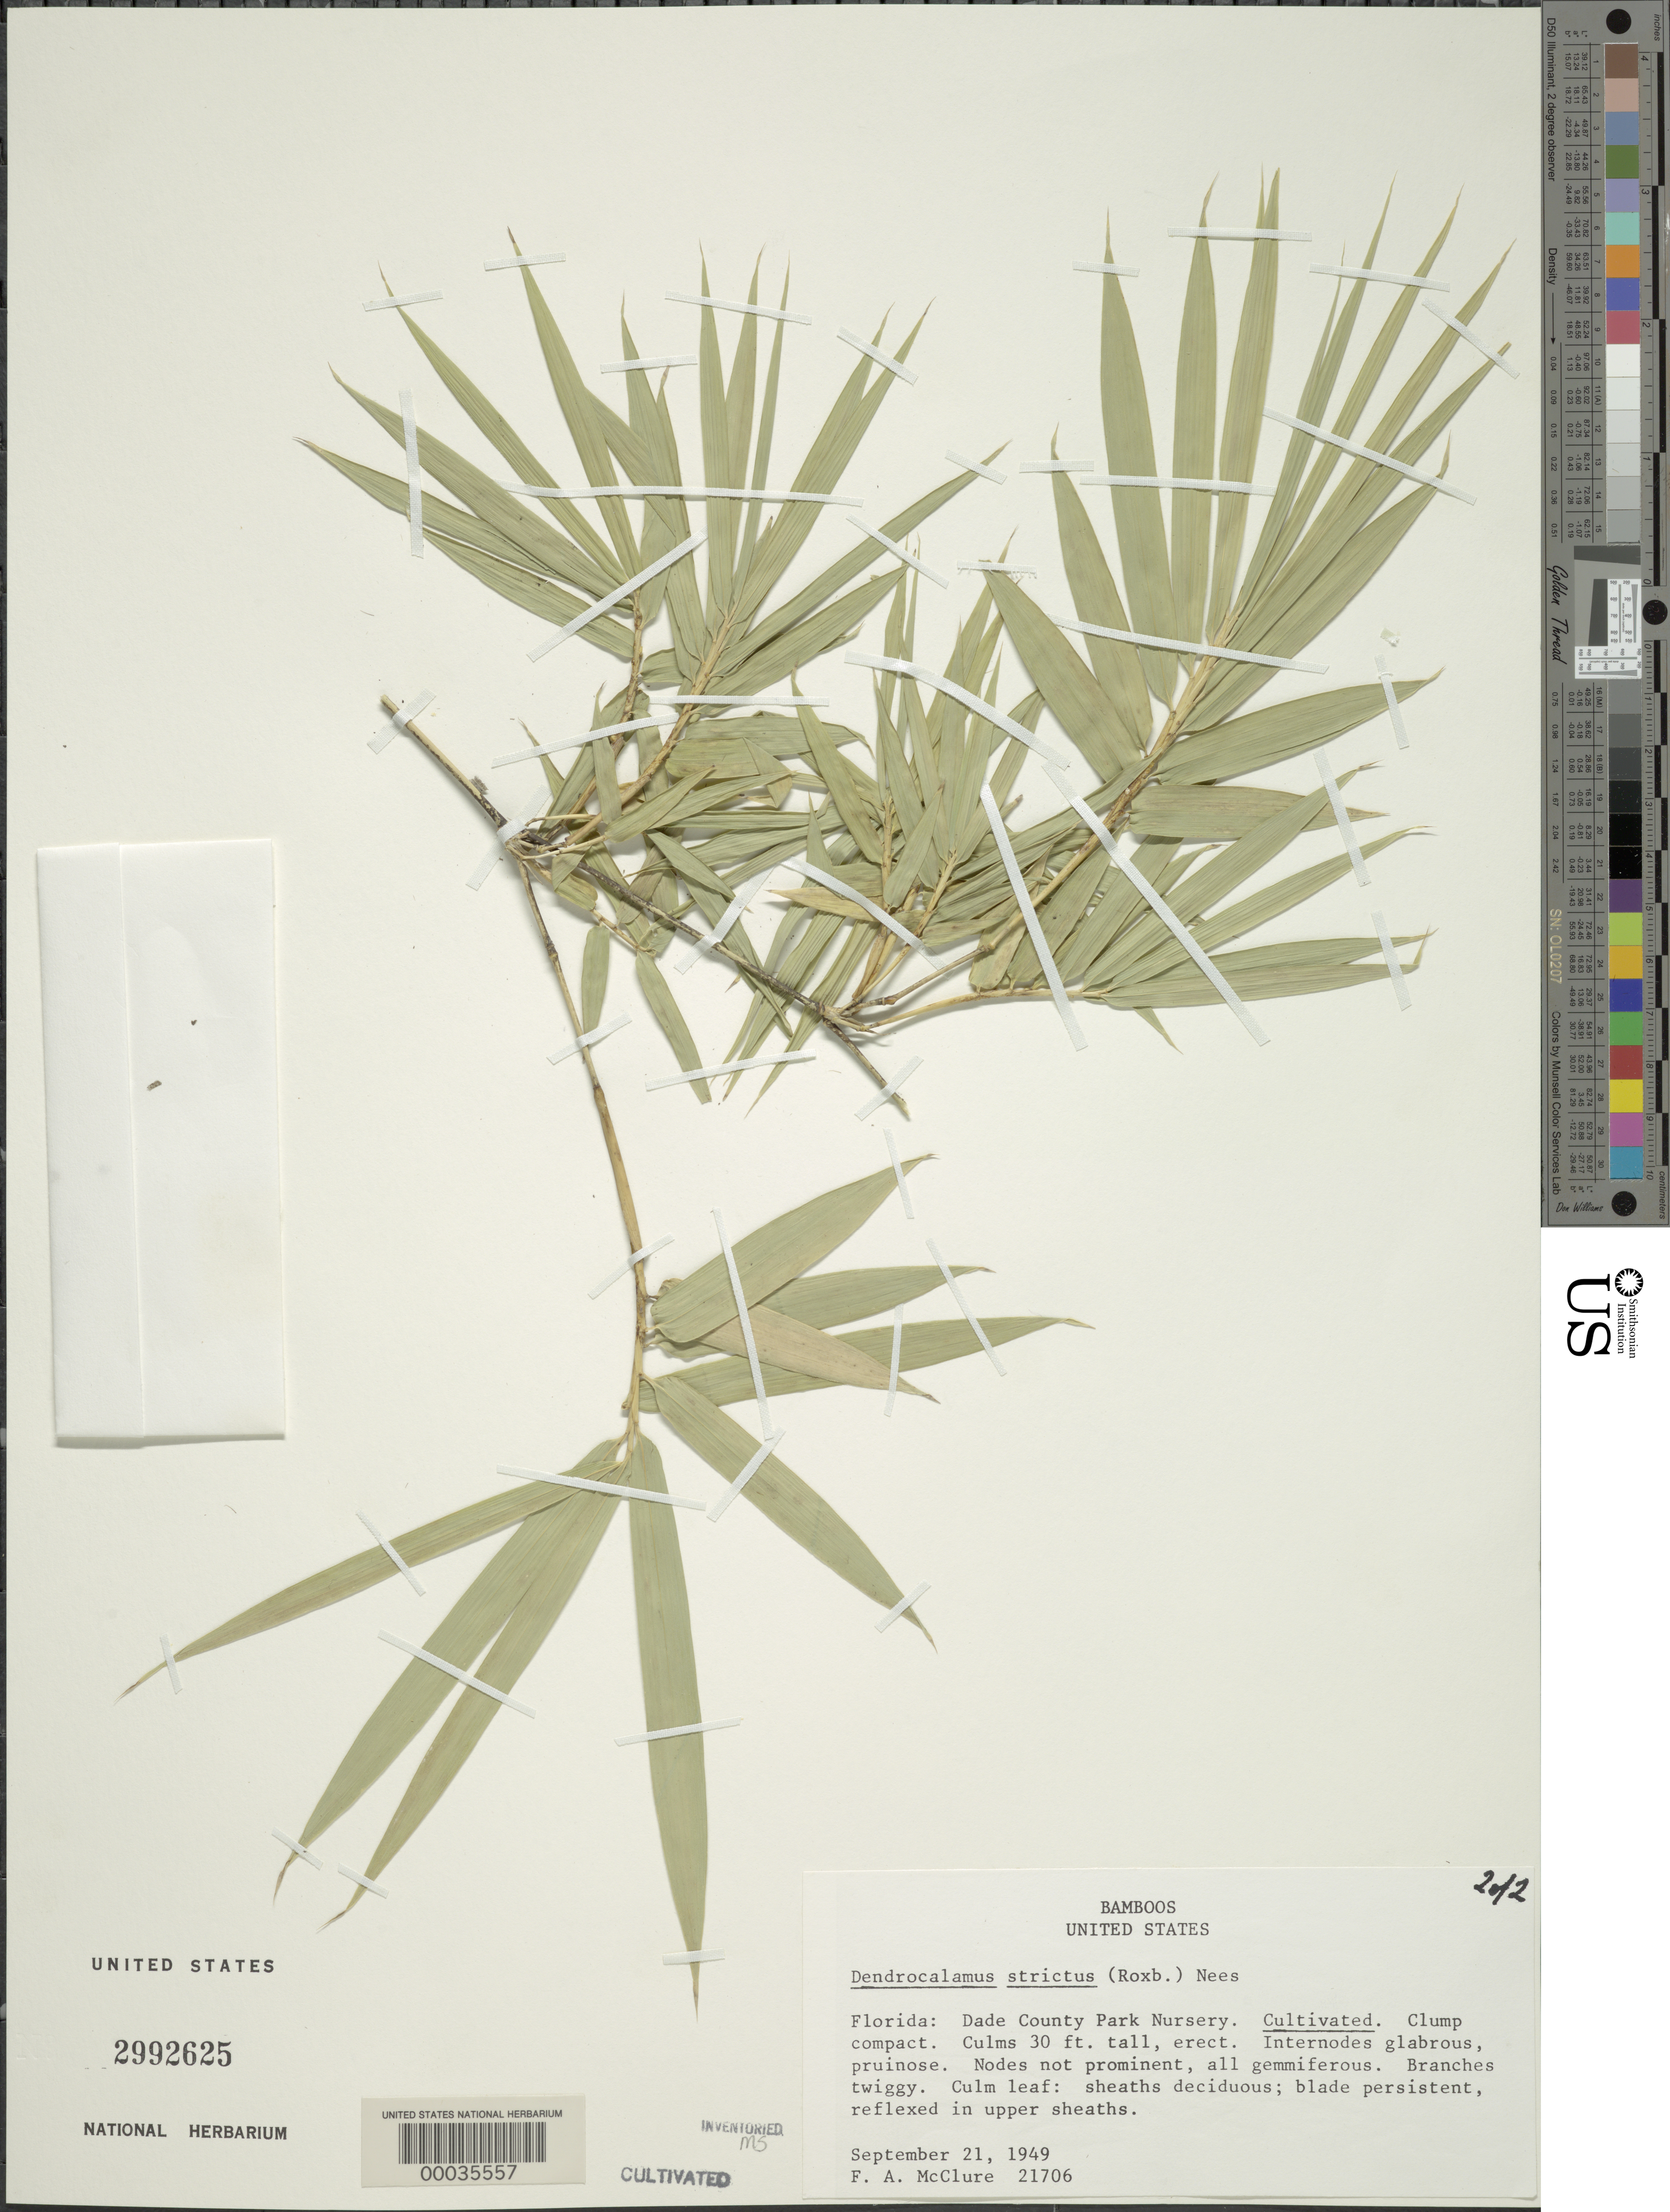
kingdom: Plantae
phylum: Tracheophyta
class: Liliopsida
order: Poales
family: Poaceae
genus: Dendrocalamus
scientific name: Dendrocalamus strictus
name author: (Roxb.) Nees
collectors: F. A. McClure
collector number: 21706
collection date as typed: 21 Sep 1949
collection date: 1949-09-21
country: United States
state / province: Florida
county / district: Dade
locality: Dade county park nursery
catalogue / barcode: US 2992625